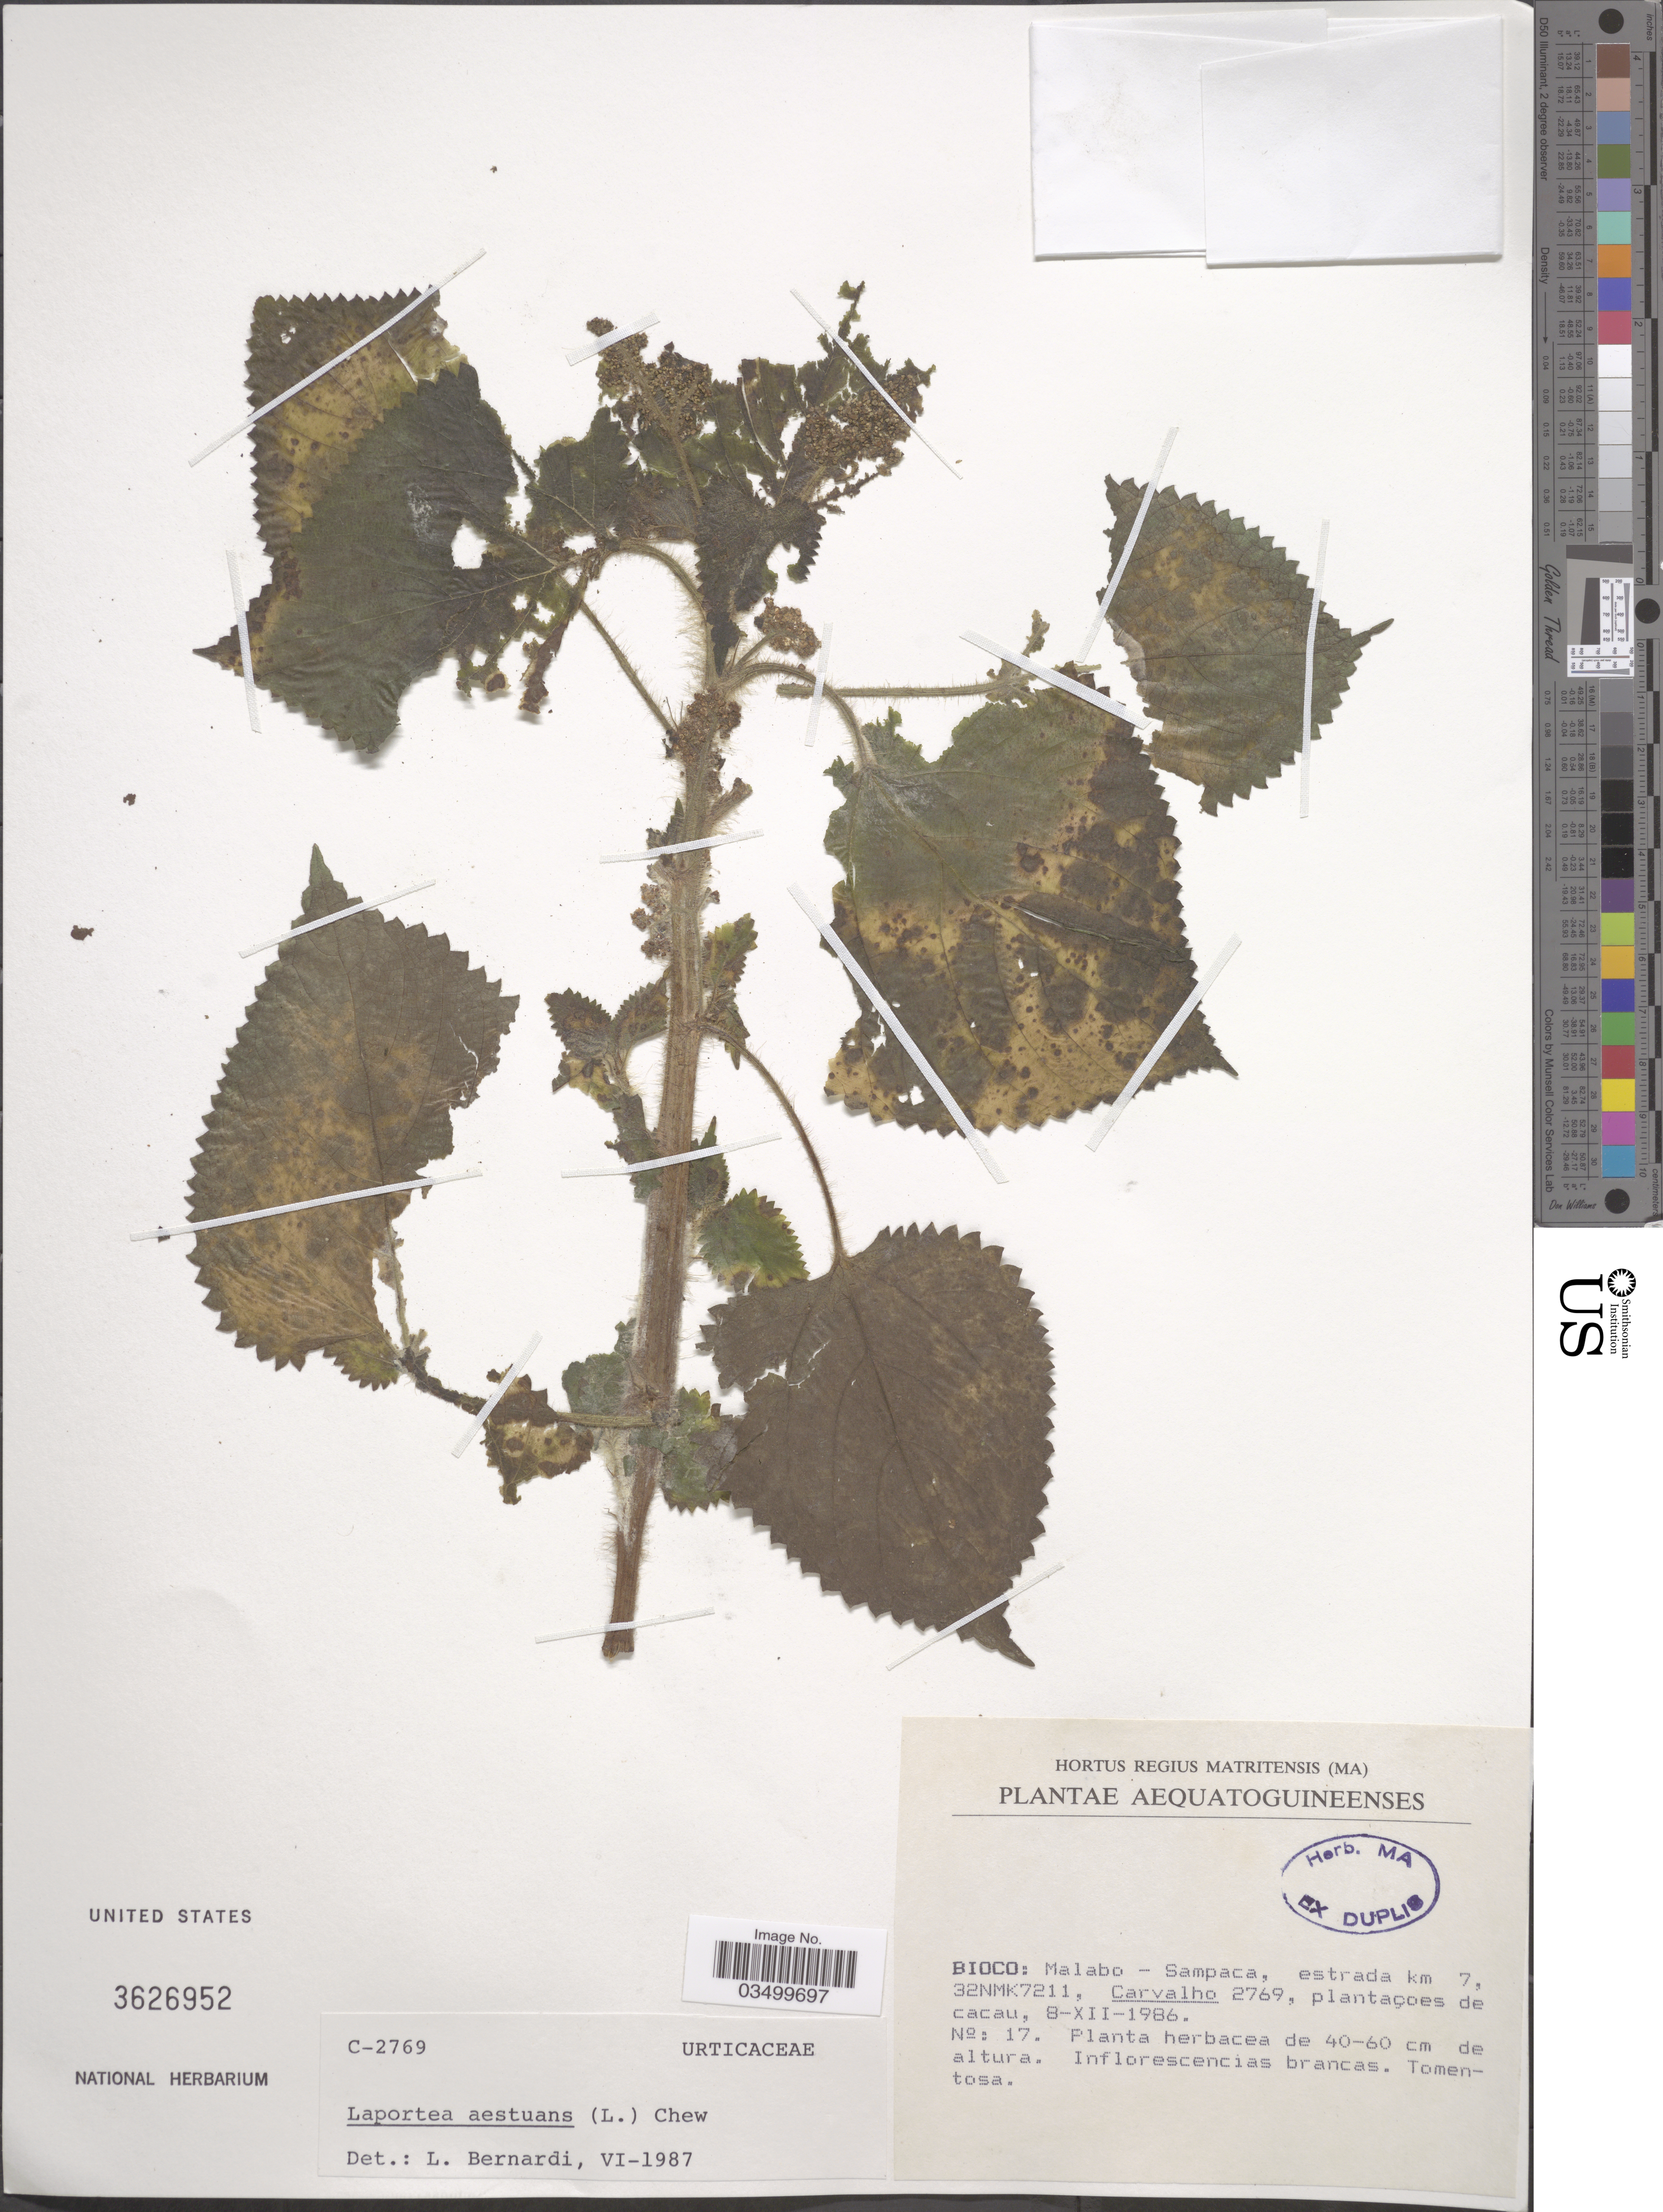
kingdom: Plantae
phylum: Tracheophyta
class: Magnoliopsida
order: Rosales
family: Urticaceae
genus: Laportea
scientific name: Laportea aestuans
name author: (L.) Chew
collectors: Carvalho, --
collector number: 2769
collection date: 1986-12-08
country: Equatorial Guinea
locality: Bioco: Malabo - Sampaca, estrada km 7, 32NMK7211.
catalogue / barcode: US 3626952